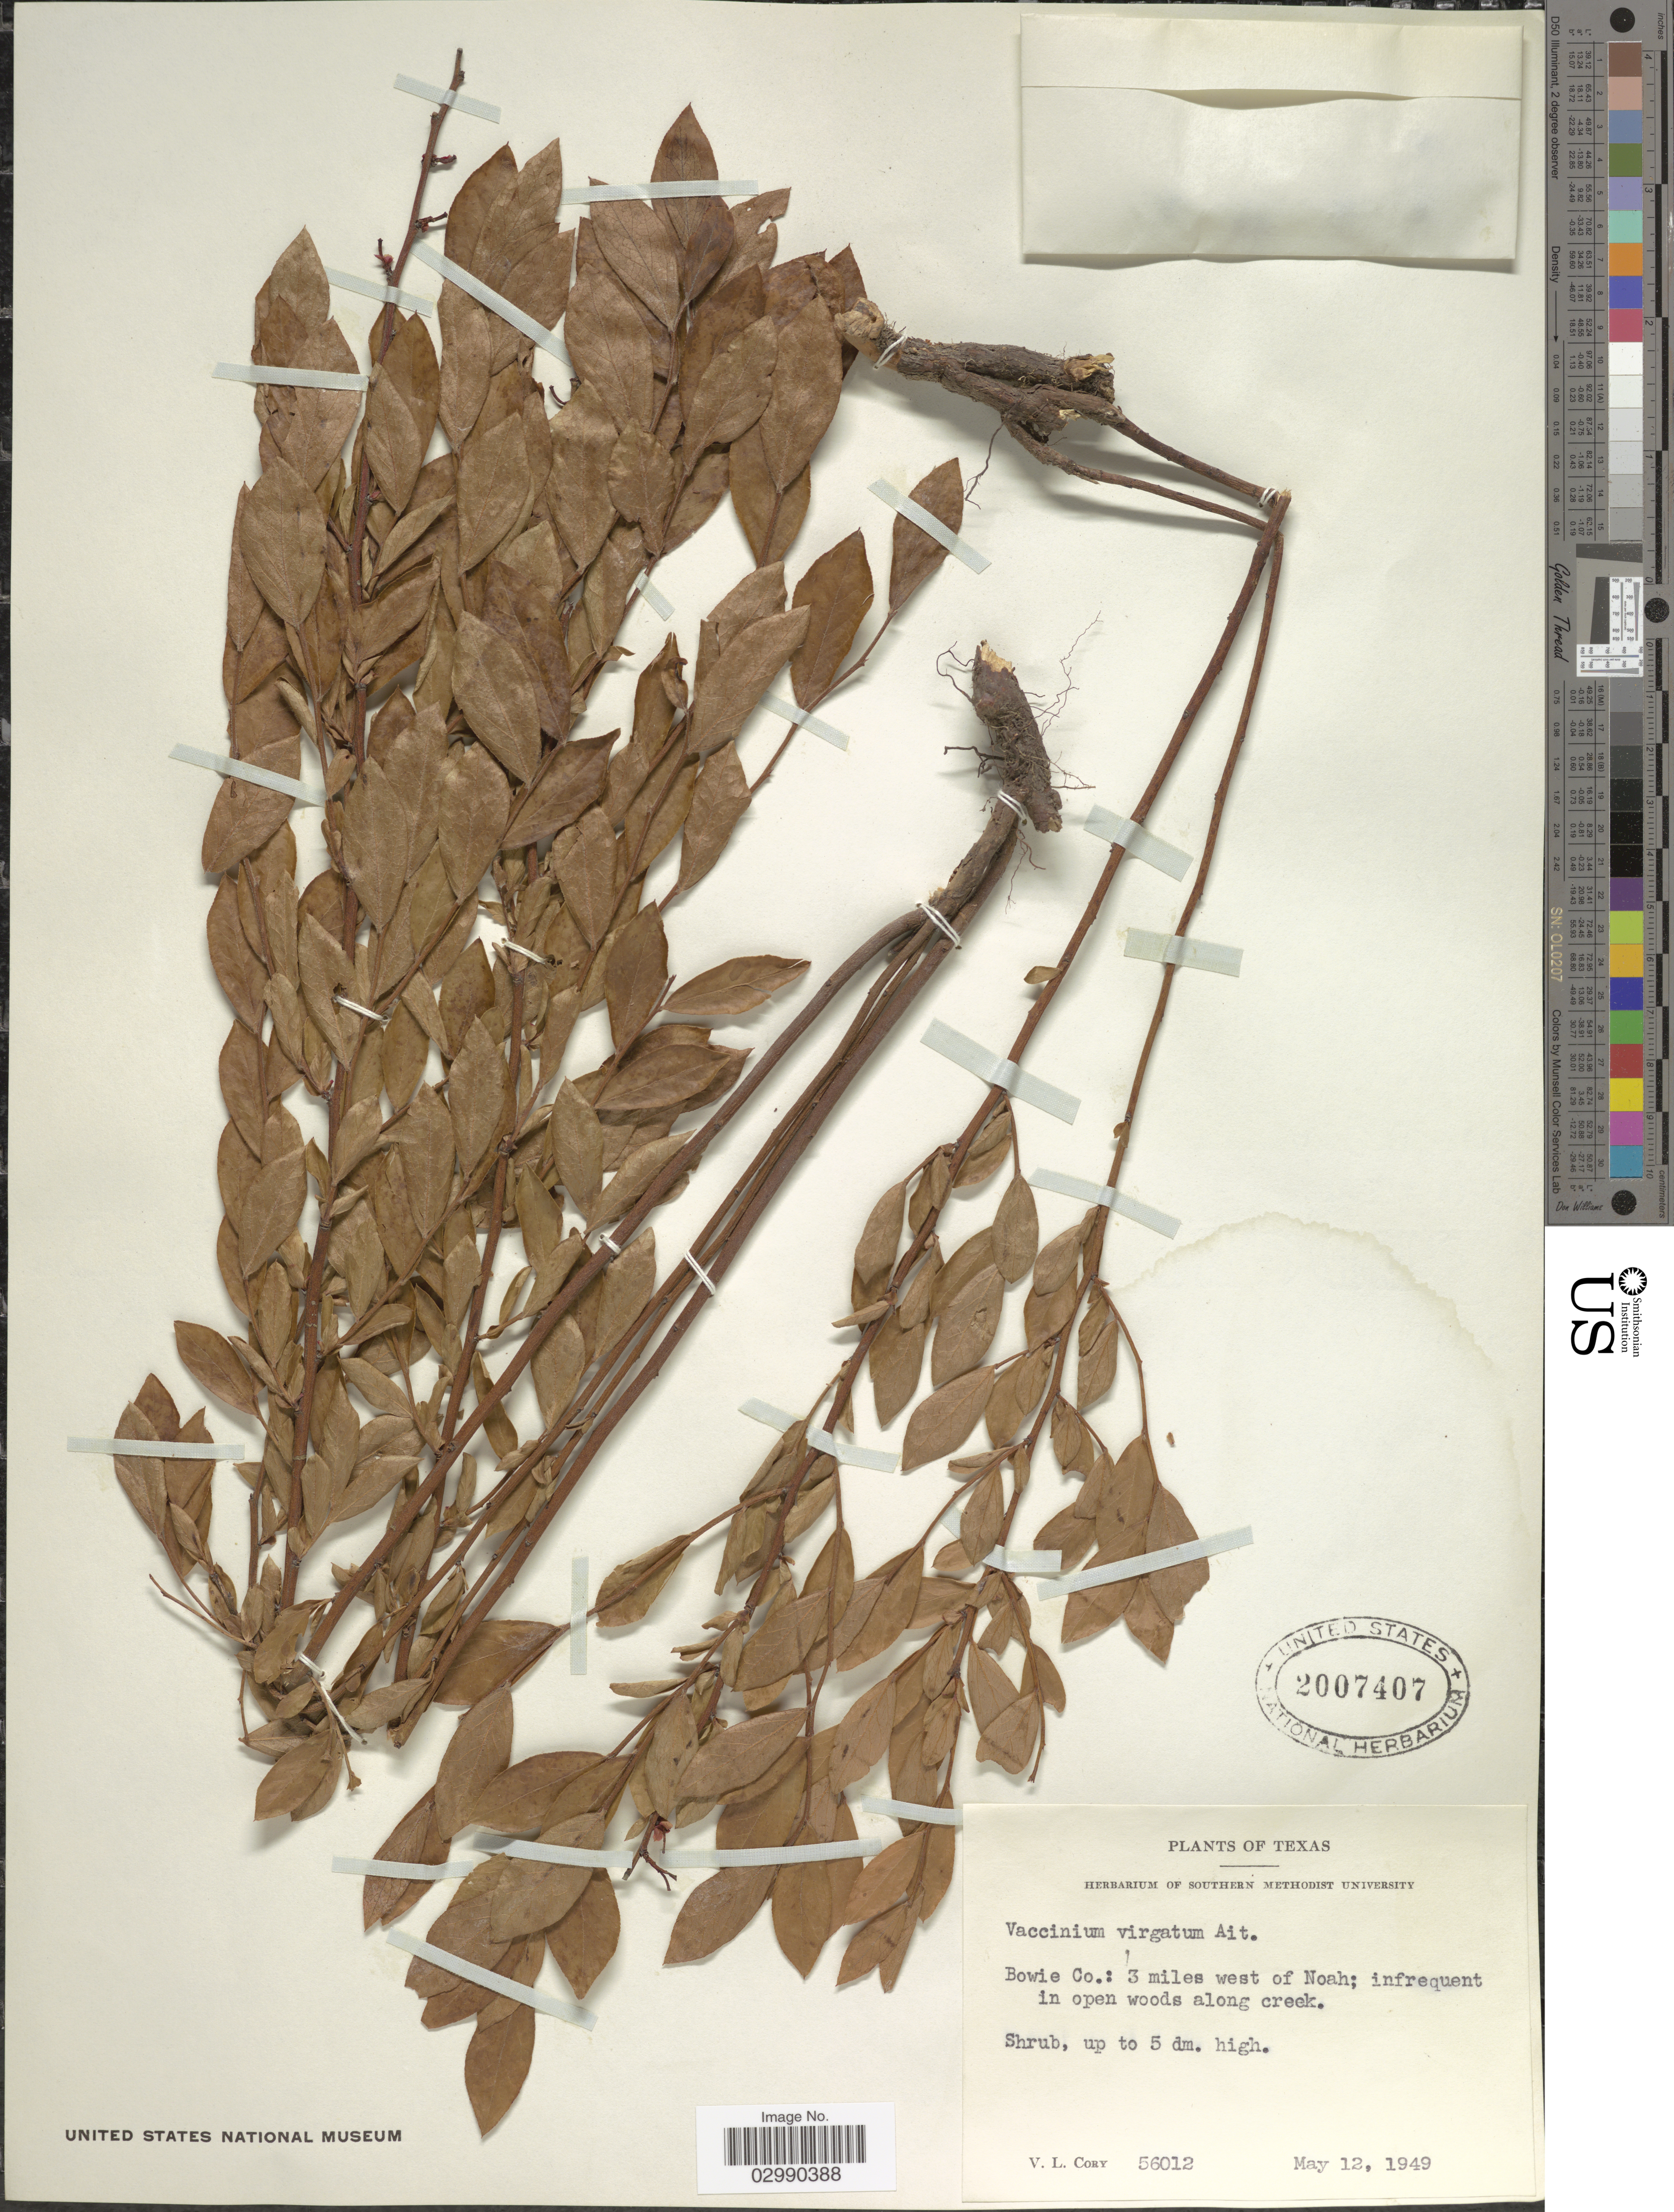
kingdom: Plantae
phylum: Tracheophyta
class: Magnoliopsida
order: Ericales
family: Ericaceae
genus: Vaccinium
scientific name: Vaccinium virgatum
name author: Aiton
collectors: V. Cory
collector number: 56012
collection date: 1949-05-12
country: United States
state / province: Texas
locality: Bowie Co.: 3 miles west of Noah: infrequent in open woods along creek.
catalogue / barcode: US 2007407